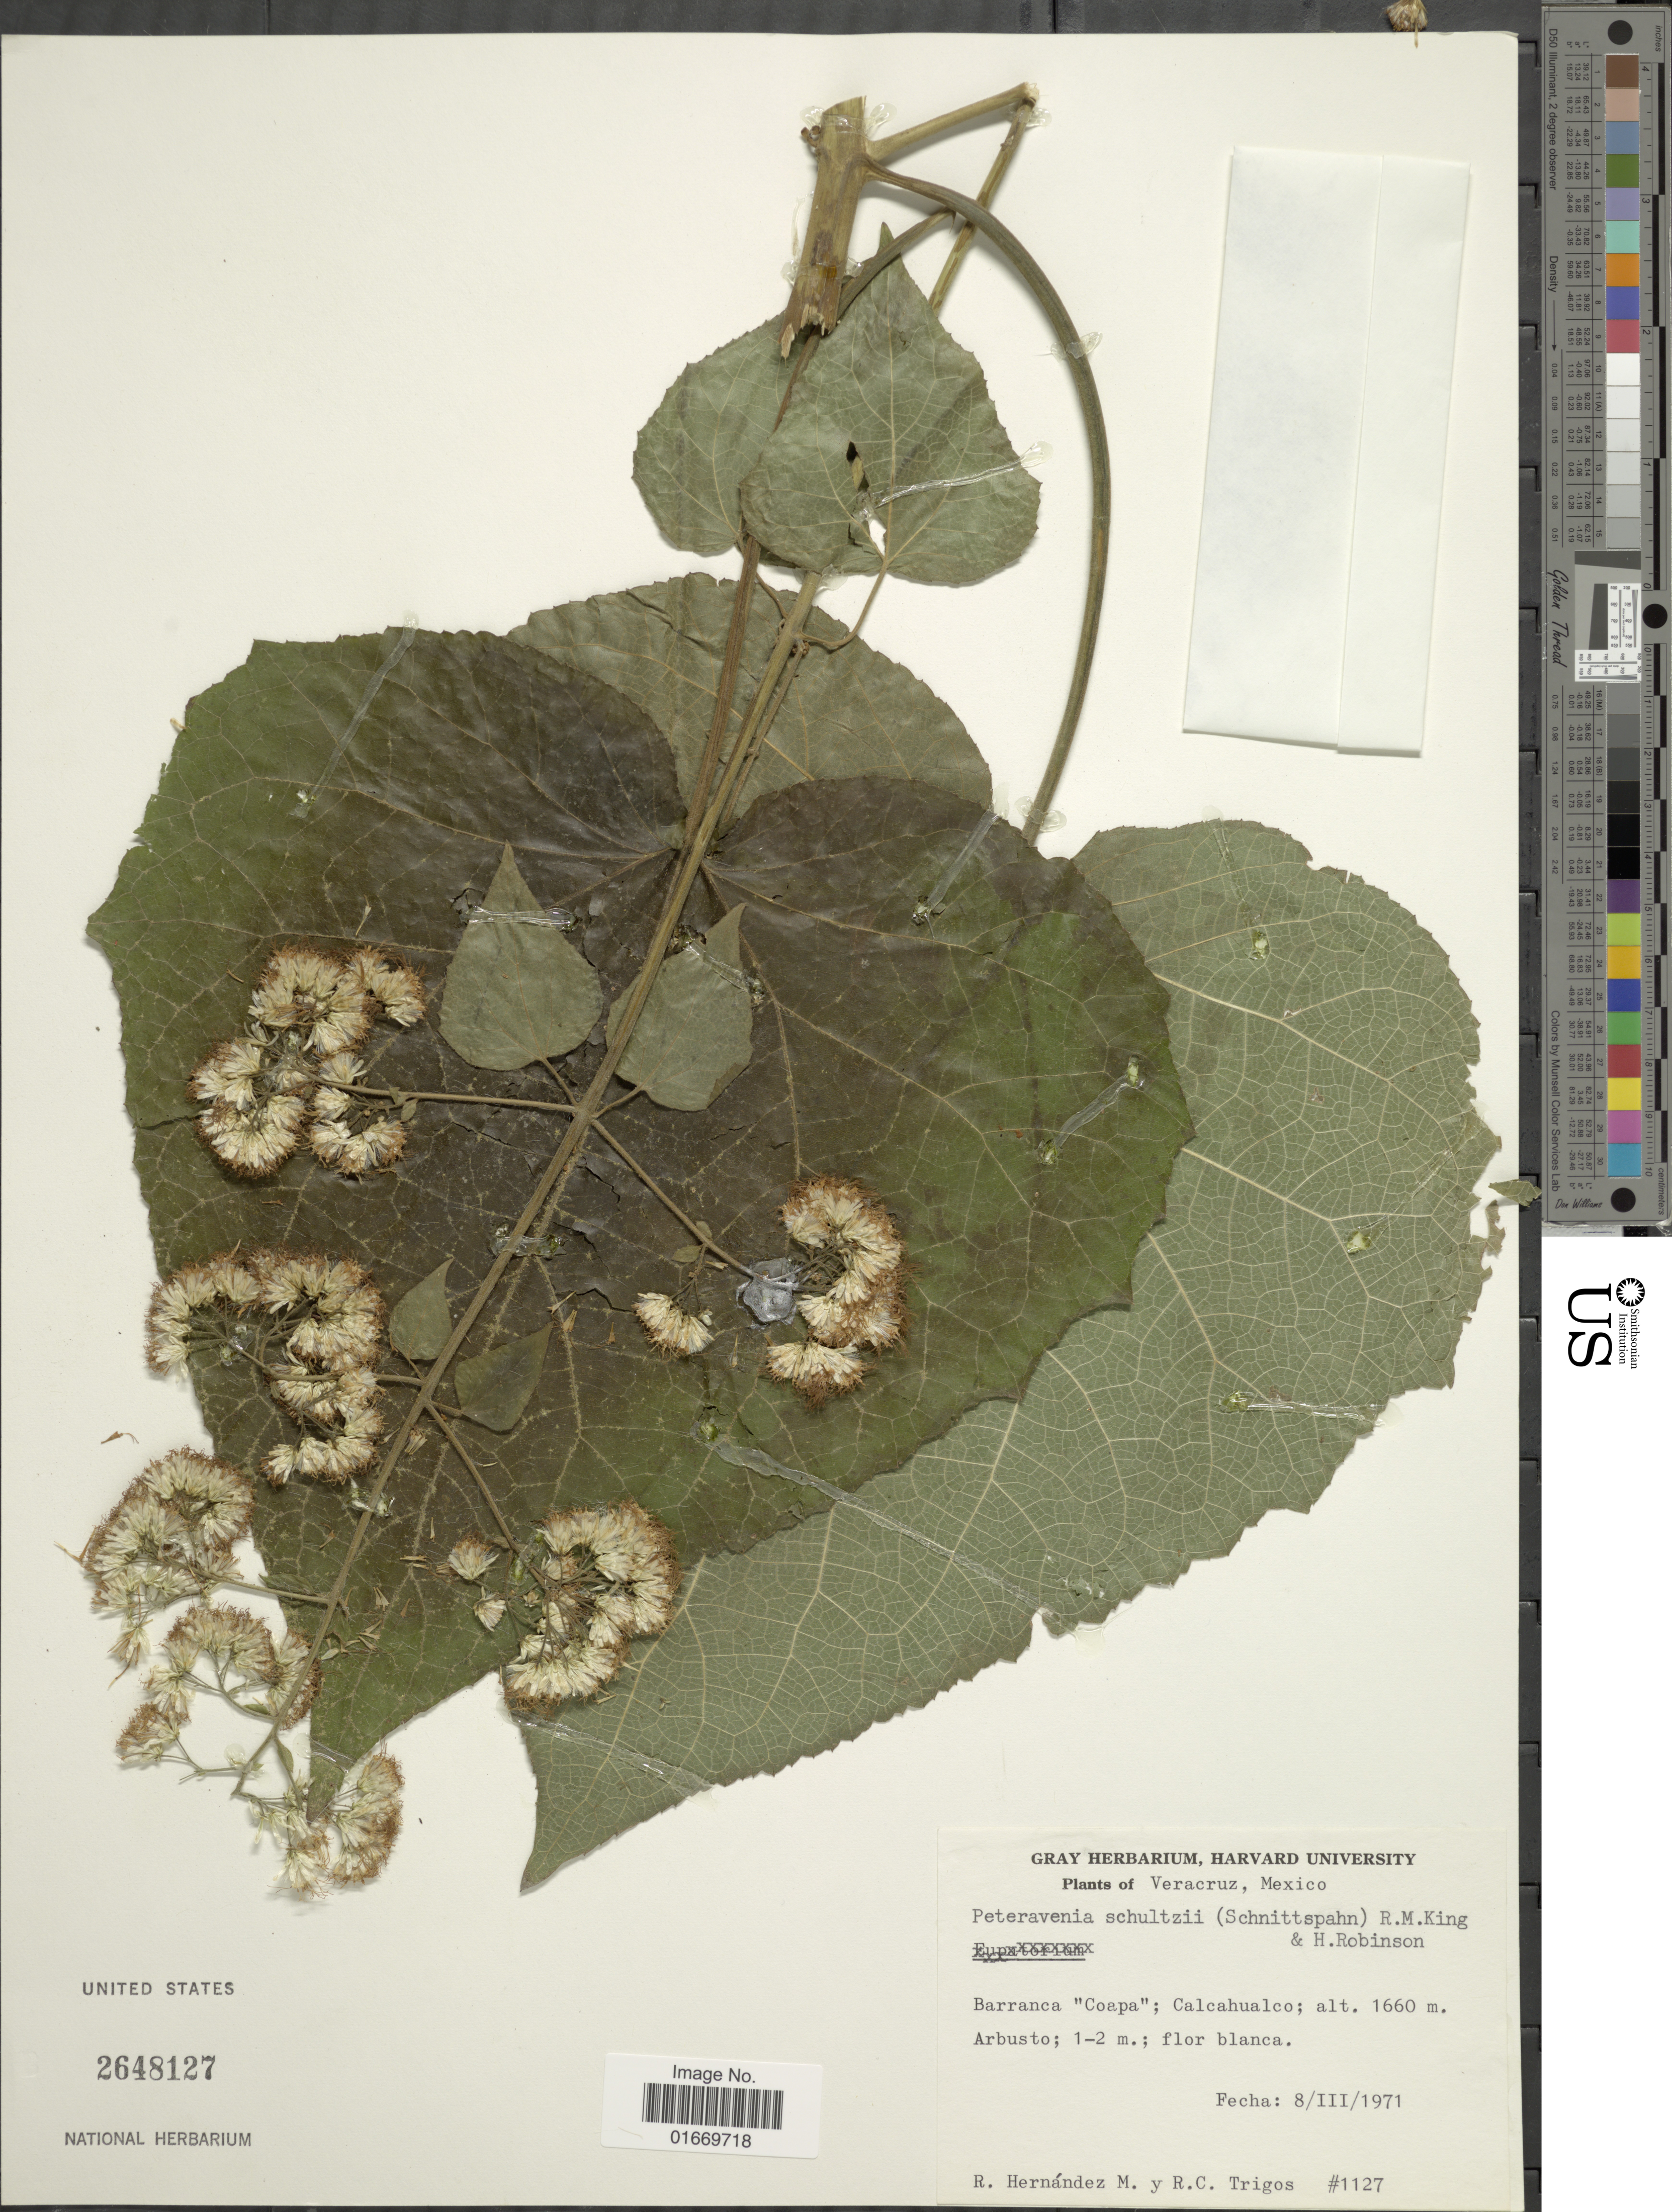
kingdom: Plantae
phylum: Tracheophyta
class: Magnoliopsida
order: Asterales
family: Asteraceae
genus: Peteravenia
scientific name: Peteravenia schultzii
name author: (Schnittsp.) R.M. King & H. Rob.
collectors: R. Hernández M. & R. Trigos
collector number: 1127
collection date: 1971-02-08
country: Mexico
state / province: Veracruz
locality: Veracruz, Mexico. Barranca "Coapa"; Calcahualco.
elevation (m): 1660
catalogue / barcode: US 2648127